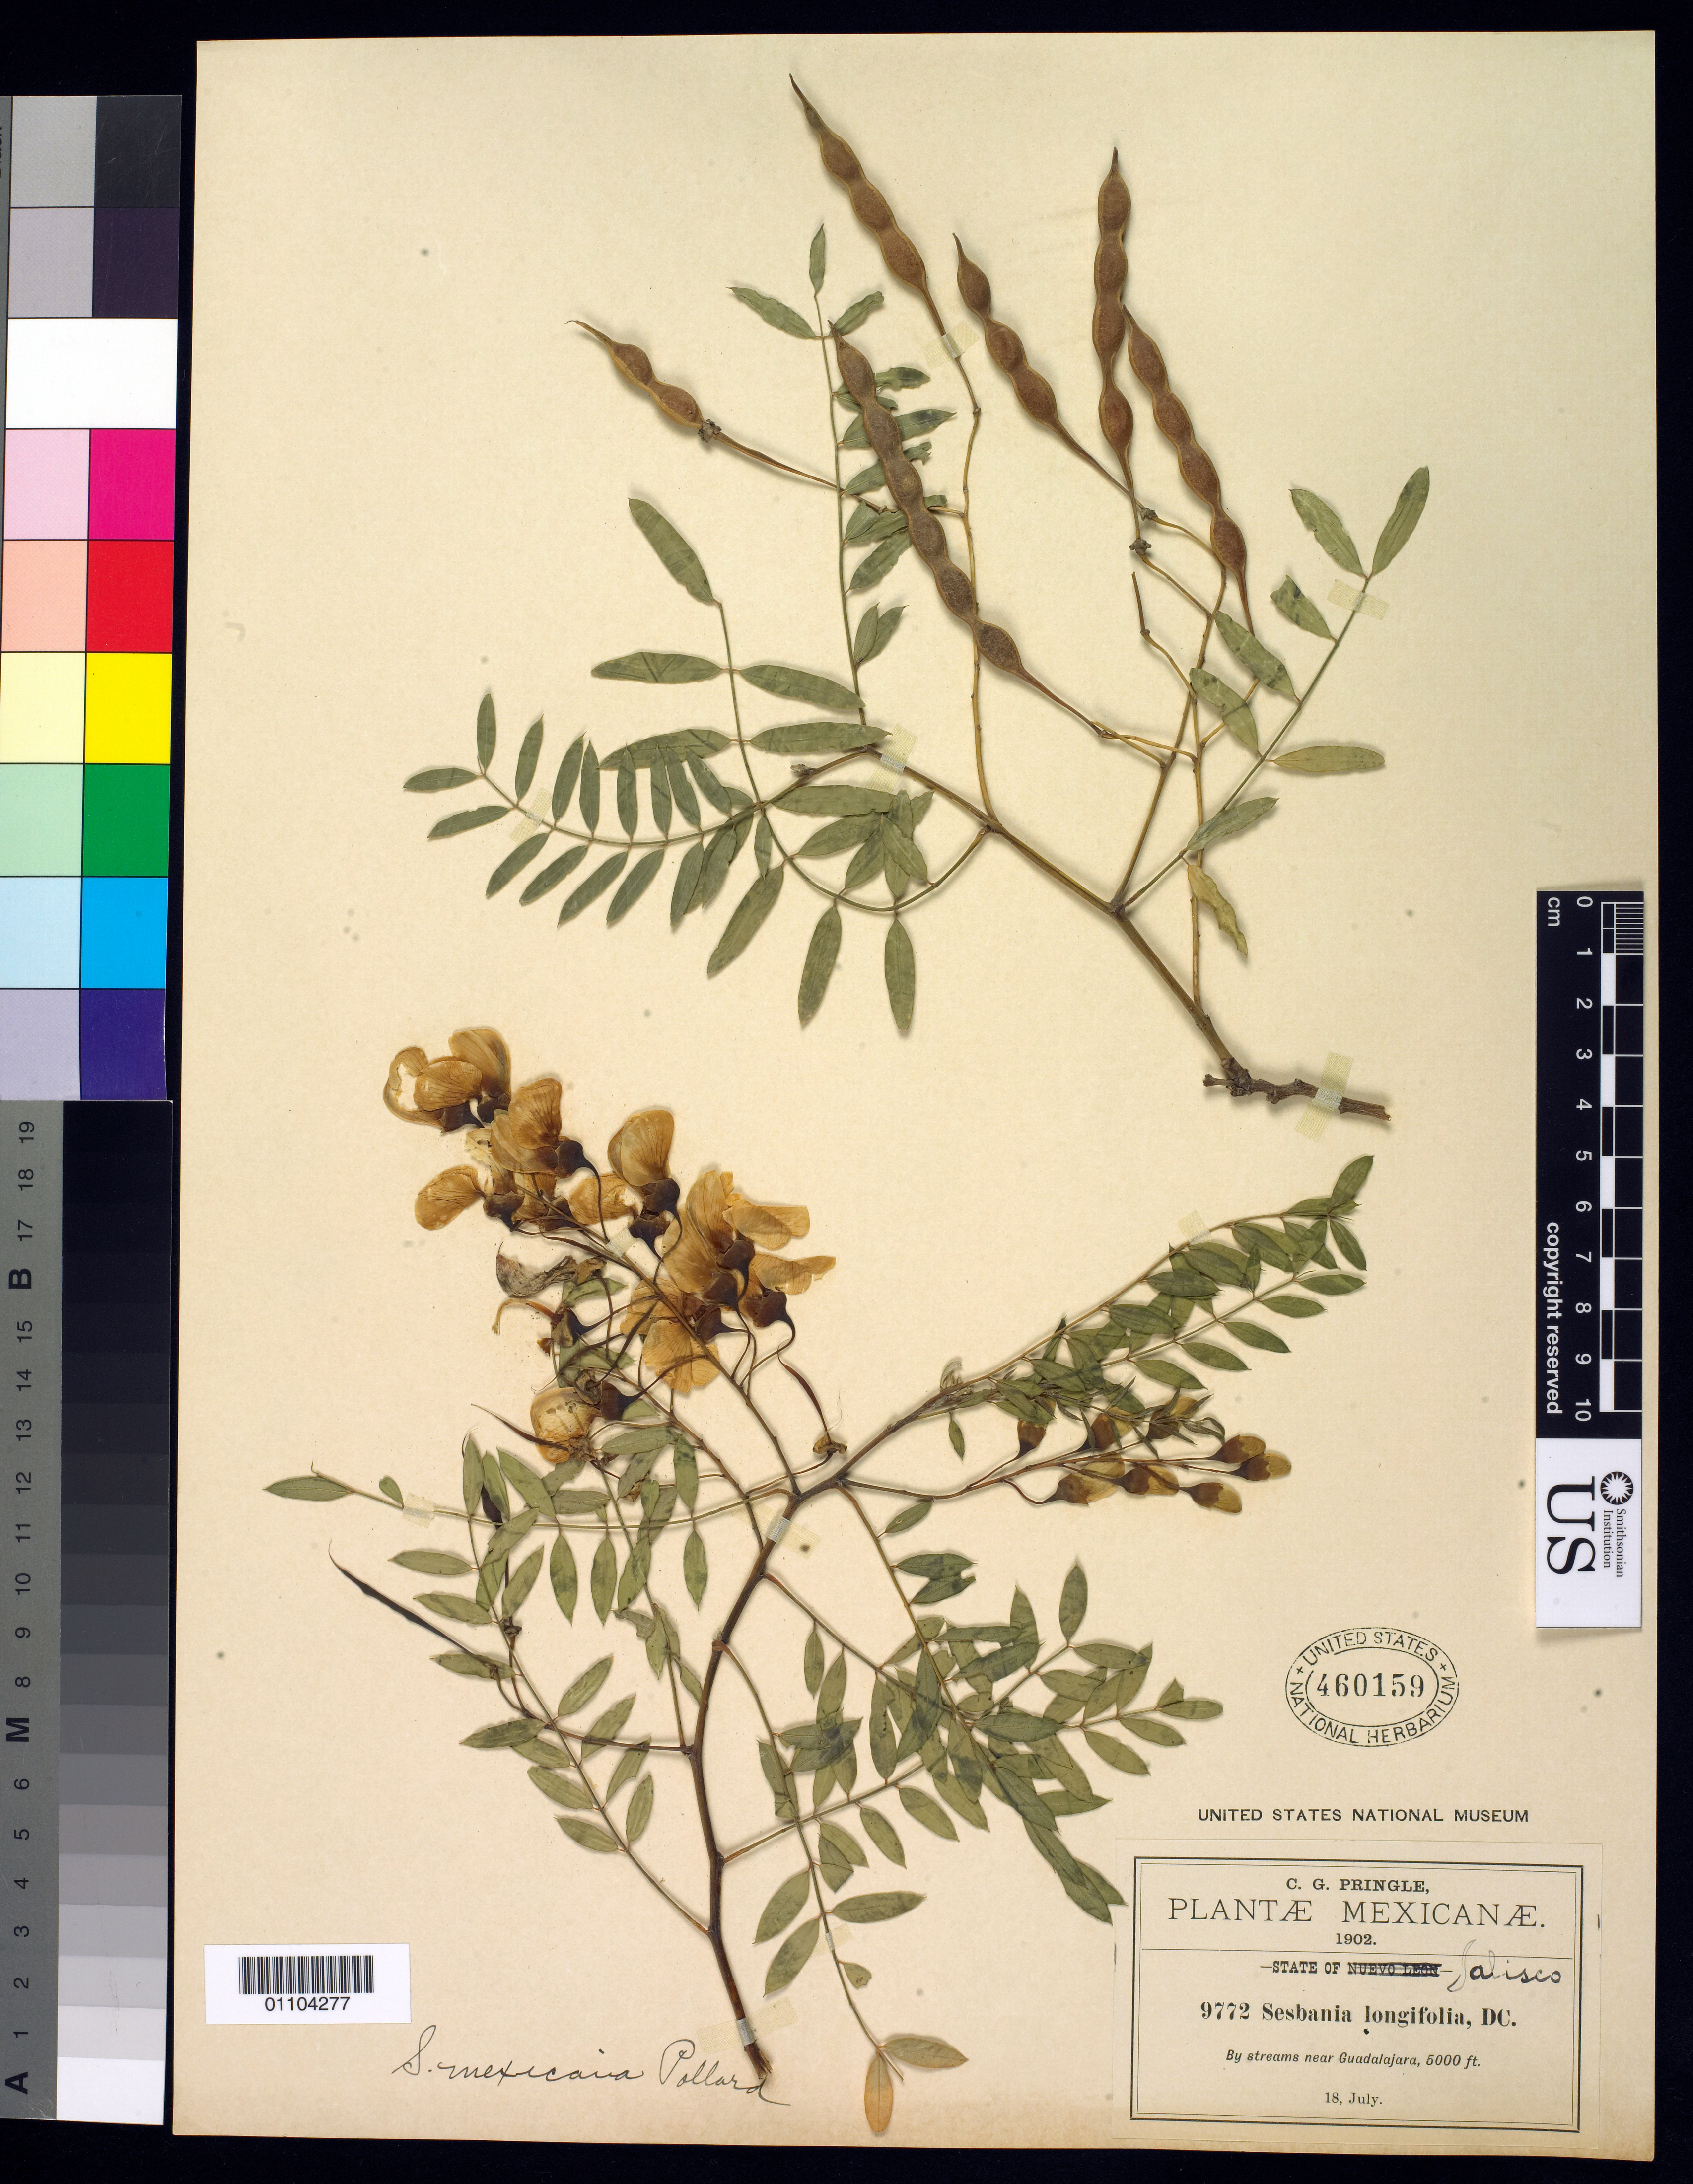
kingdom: Plantae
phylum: Tracheophyta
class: Magnoliopsida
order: Fabales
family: Fabaceae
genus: Sesbania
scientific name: Sesbania longifolia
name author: DC.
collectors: C. G. Pringle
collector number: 9772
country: Mexico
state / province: Jalisco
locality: By streams near Guadalajara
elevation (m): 1524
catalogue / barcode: US 460159